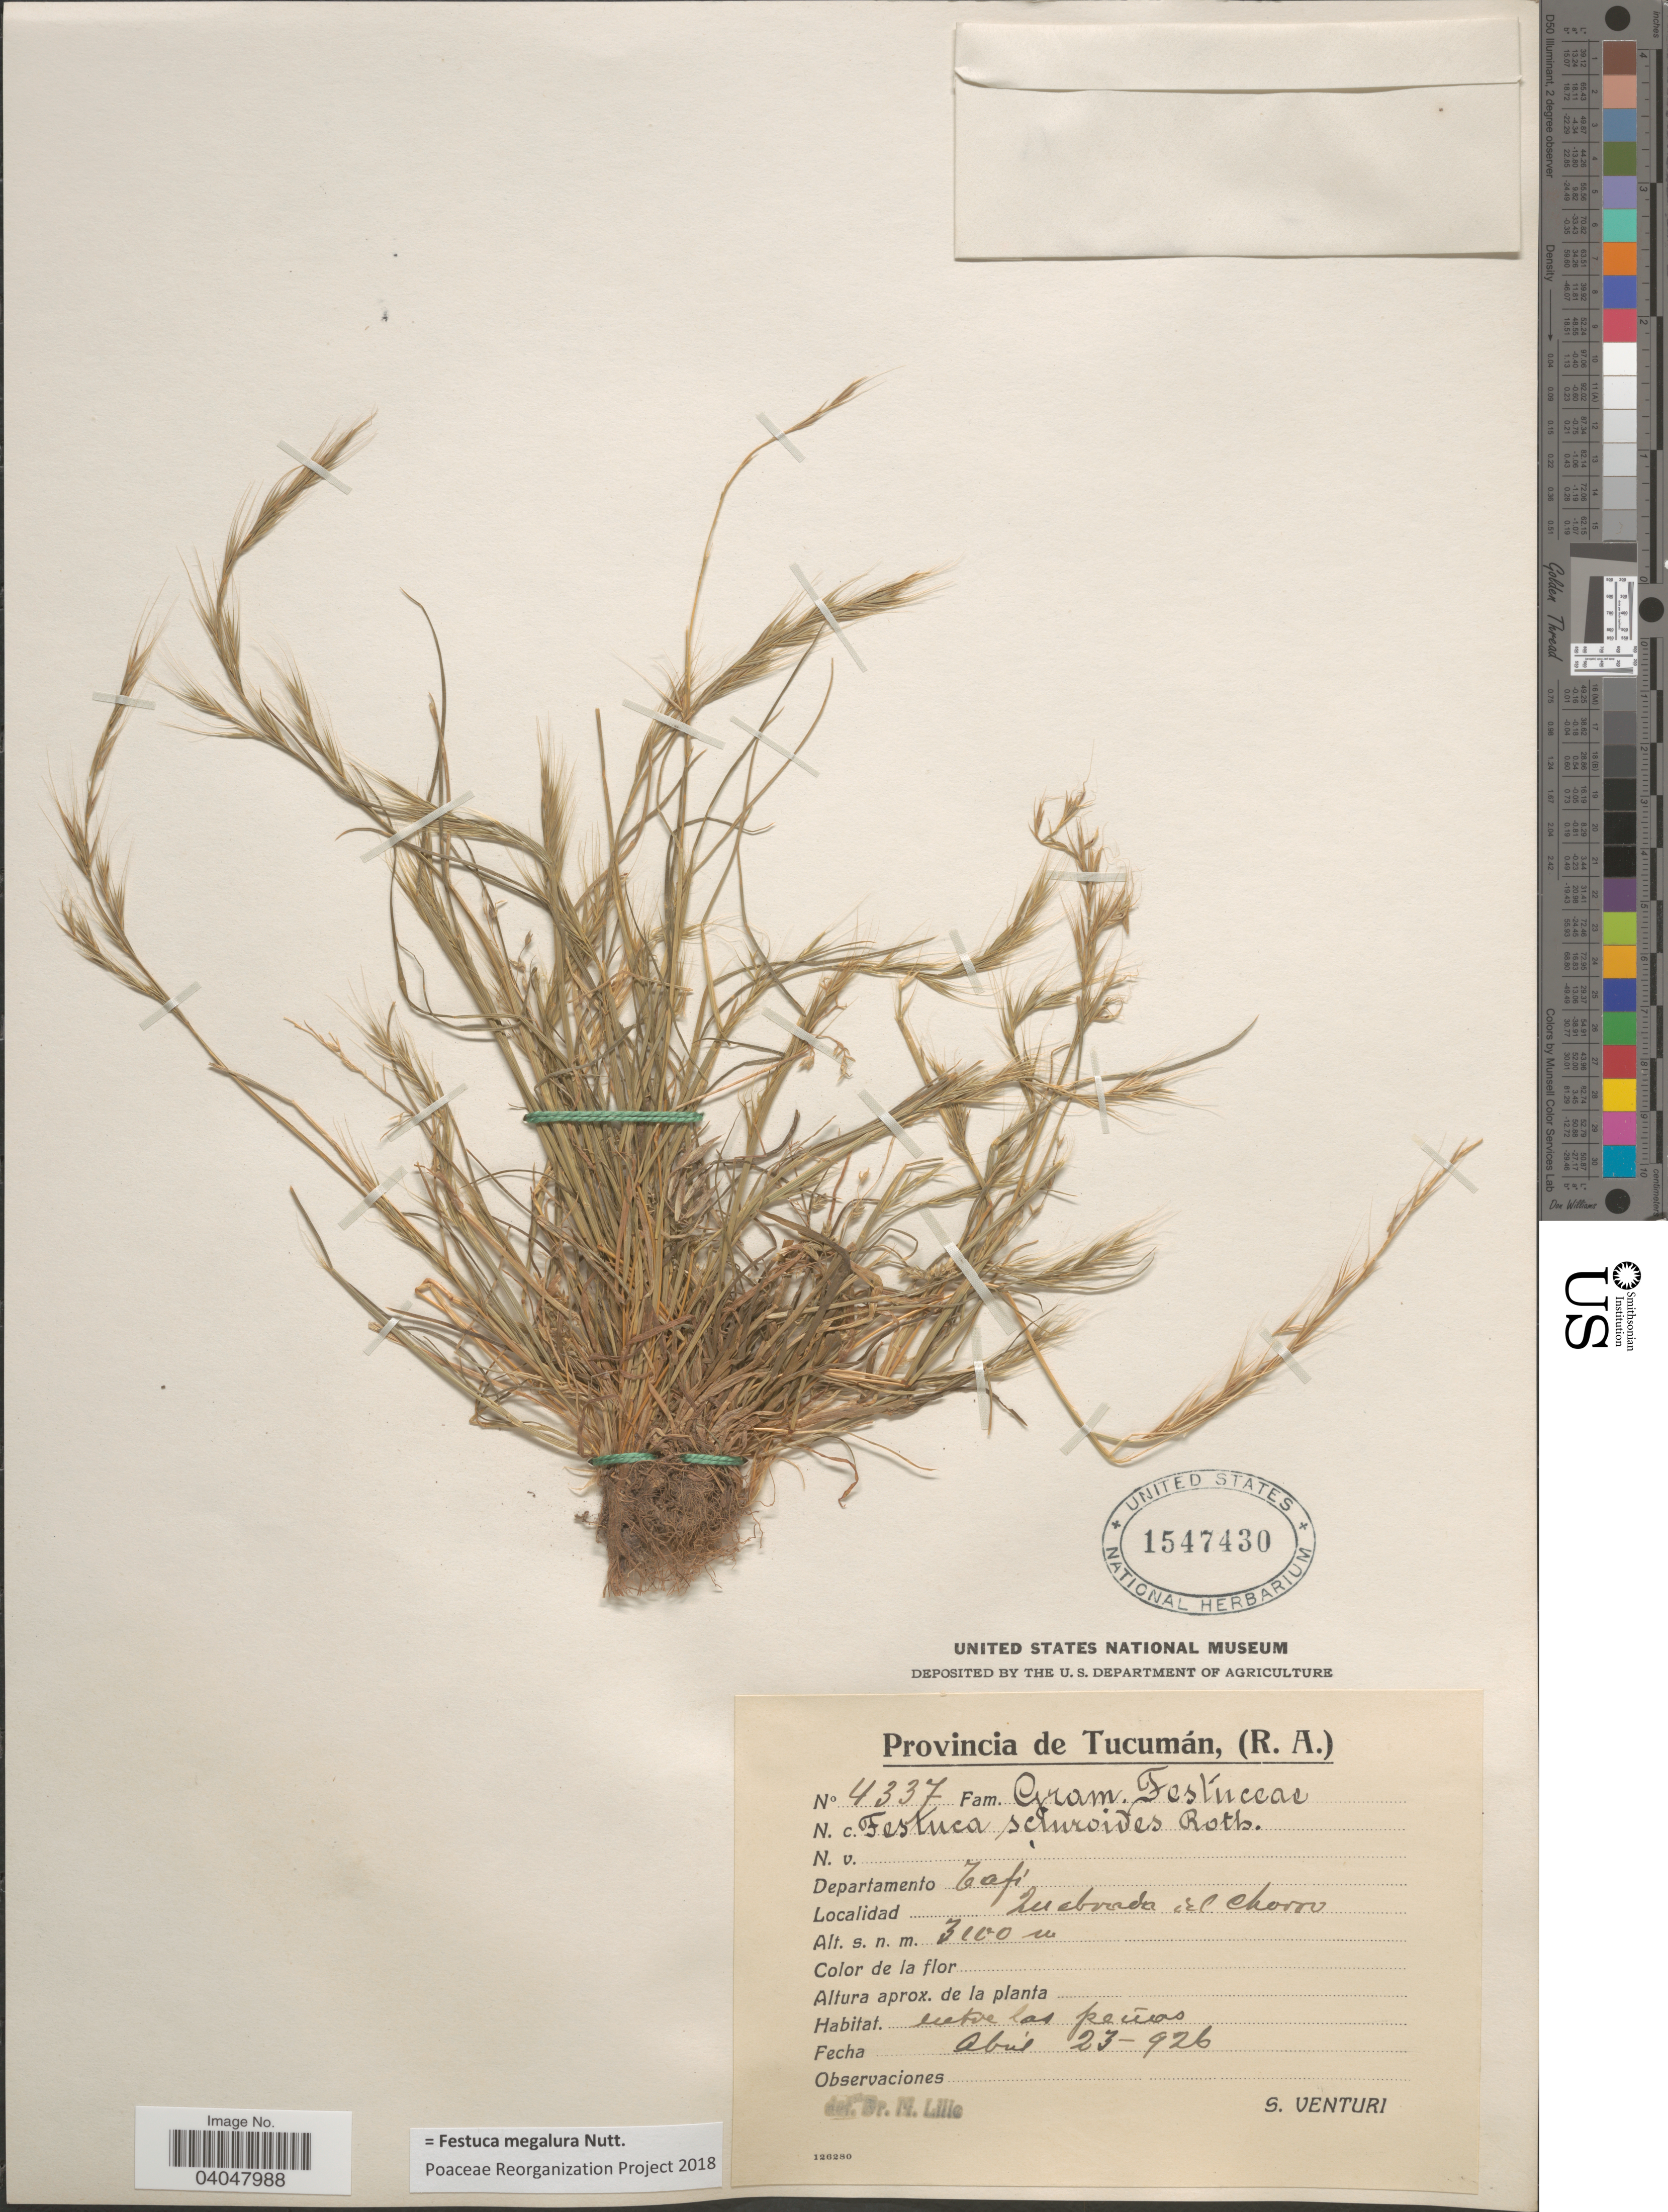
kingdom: Plantae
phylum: Tracheophyta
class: Liliopsida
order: Poales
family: Poaceae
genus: Festuca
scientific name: Festuca megalura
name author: Nutt.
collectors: S. Venturi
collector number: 4337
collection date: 1926-04-23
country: Argentina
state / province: Tucuman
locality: Departamento Tafi. Quebrada del Chorro.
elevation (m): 3100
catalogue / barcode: US 1547430